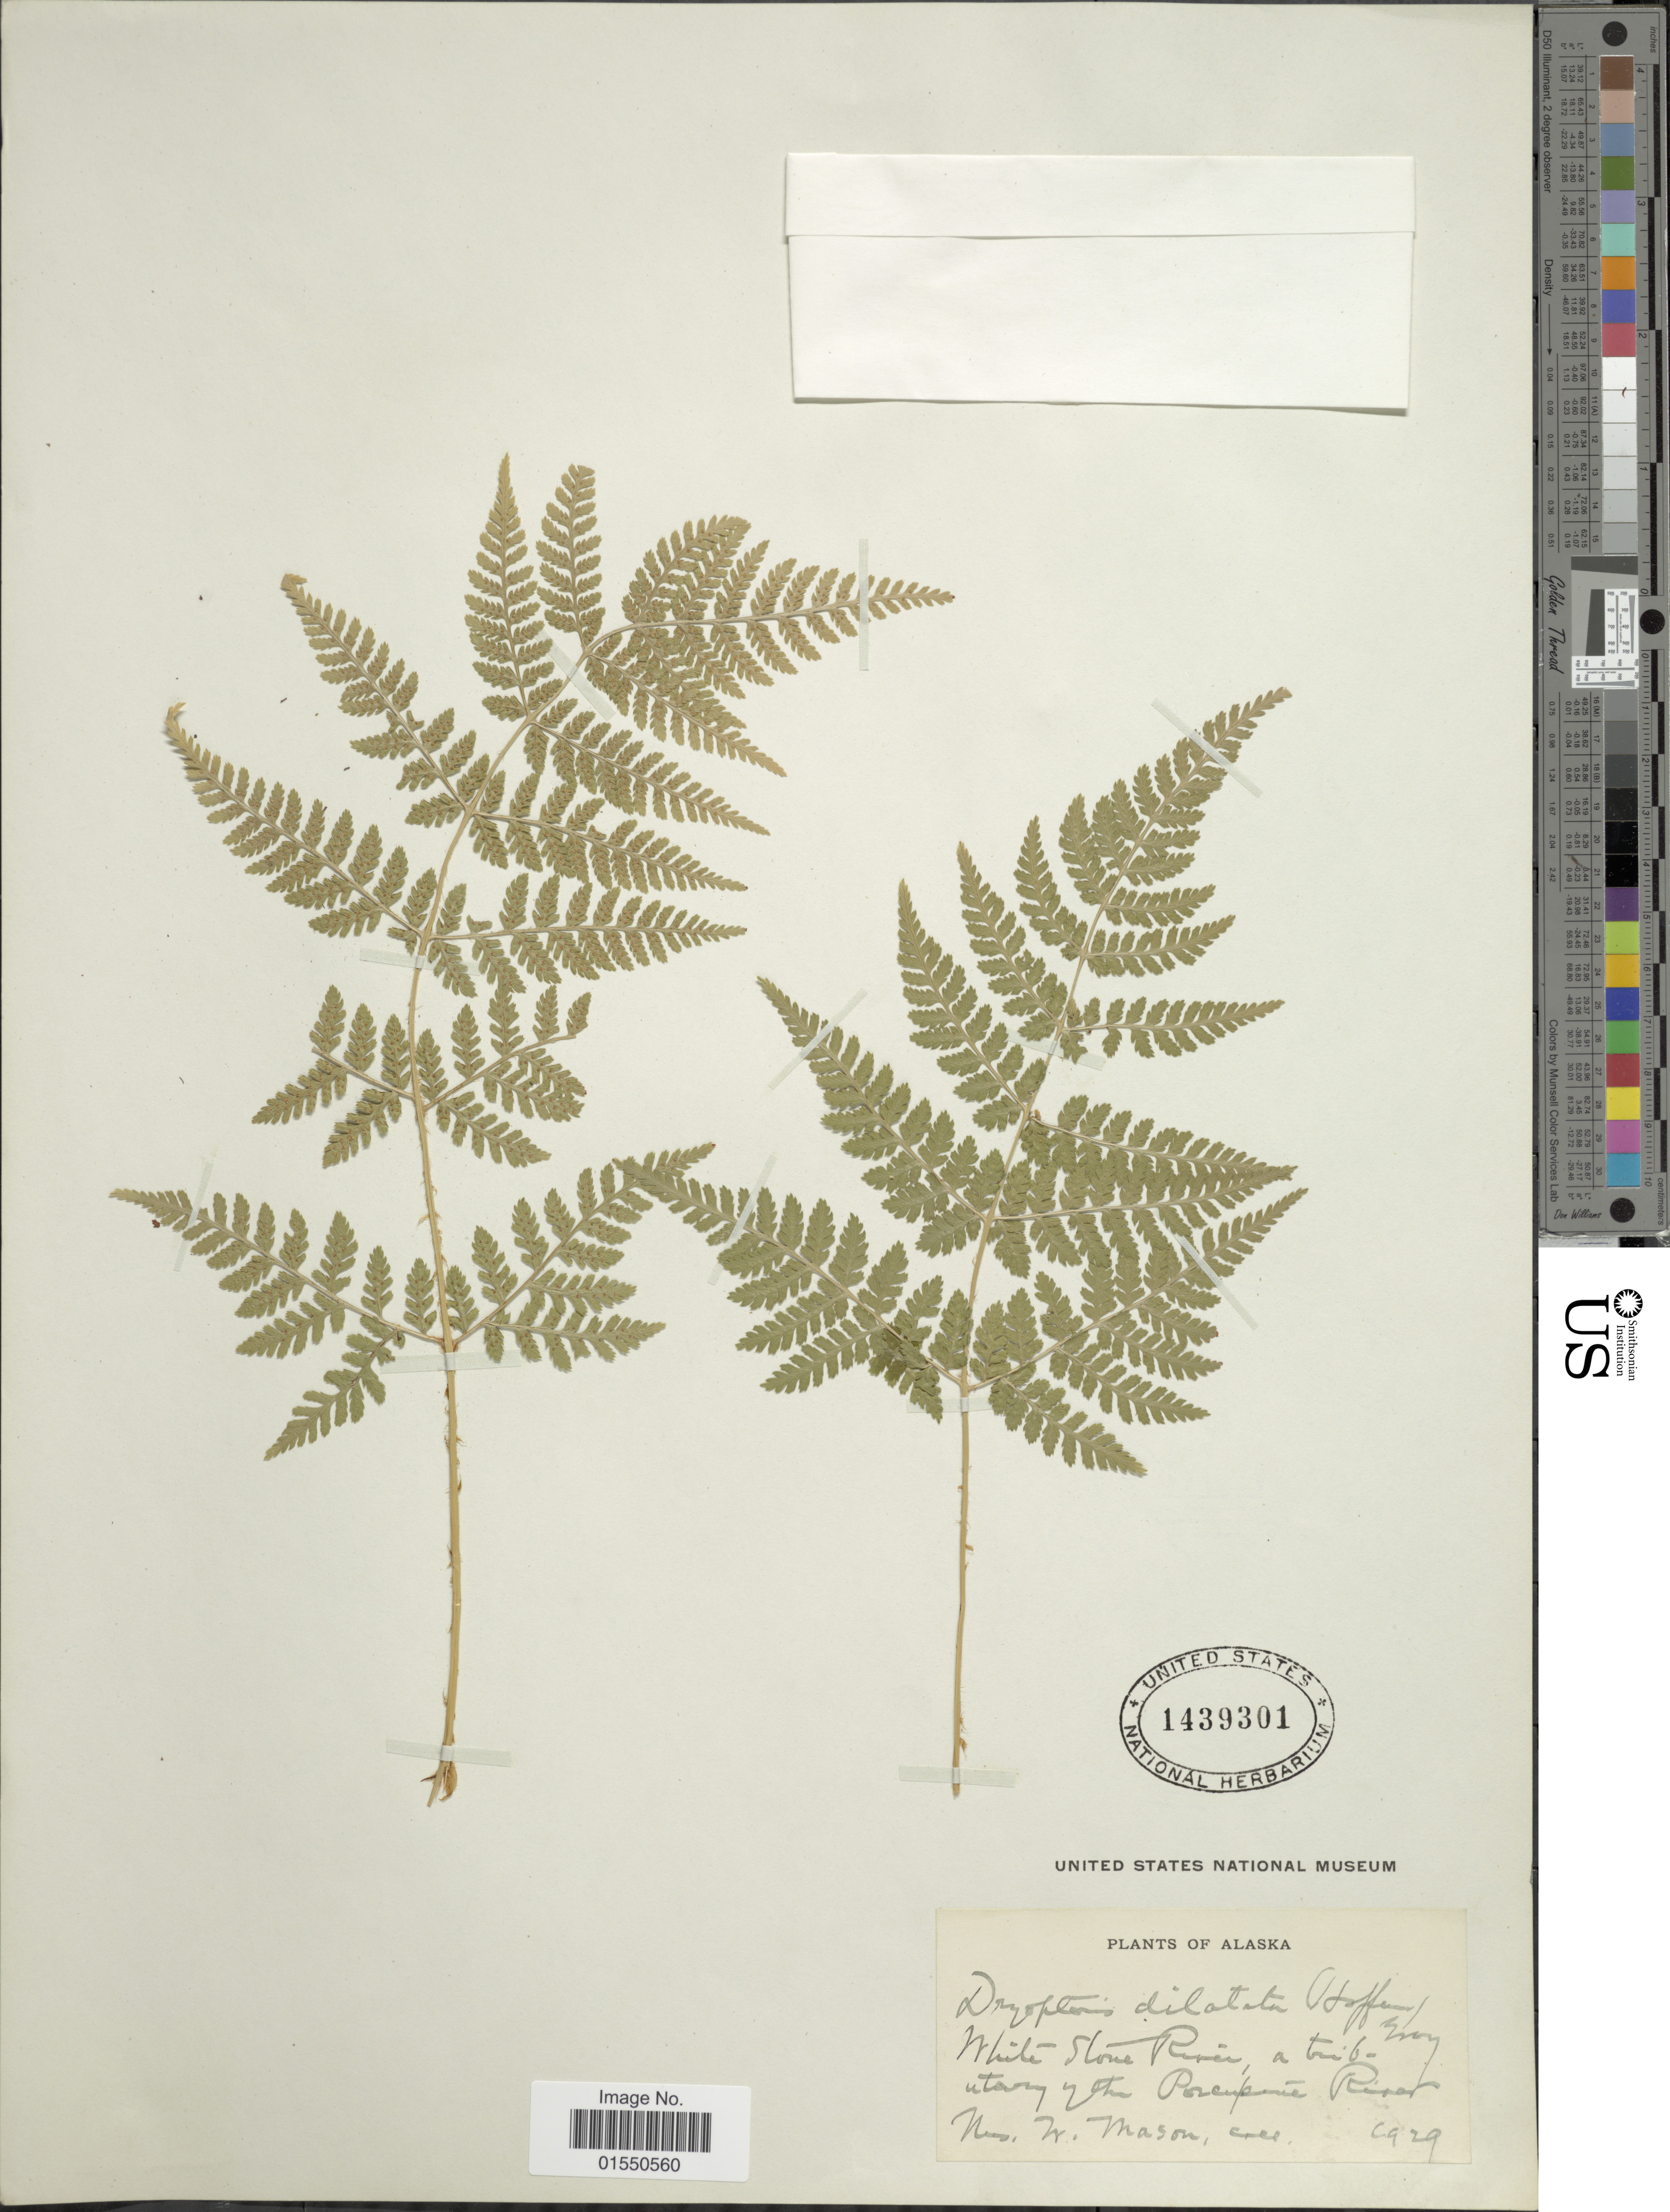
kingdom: Plantae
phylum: Tracheophyta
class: Polypodiopsida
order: Polypodiales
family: Dryopteridaceae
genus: Dryopteris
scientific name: Dryopteris expansa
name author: (C. Presl) Fraser-Jenk. & Jermy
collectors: W. Mason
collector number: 1929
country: United States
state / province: Alaska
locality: White Stone River, a tributary of the Porcupinie River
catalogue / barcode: US 1439301